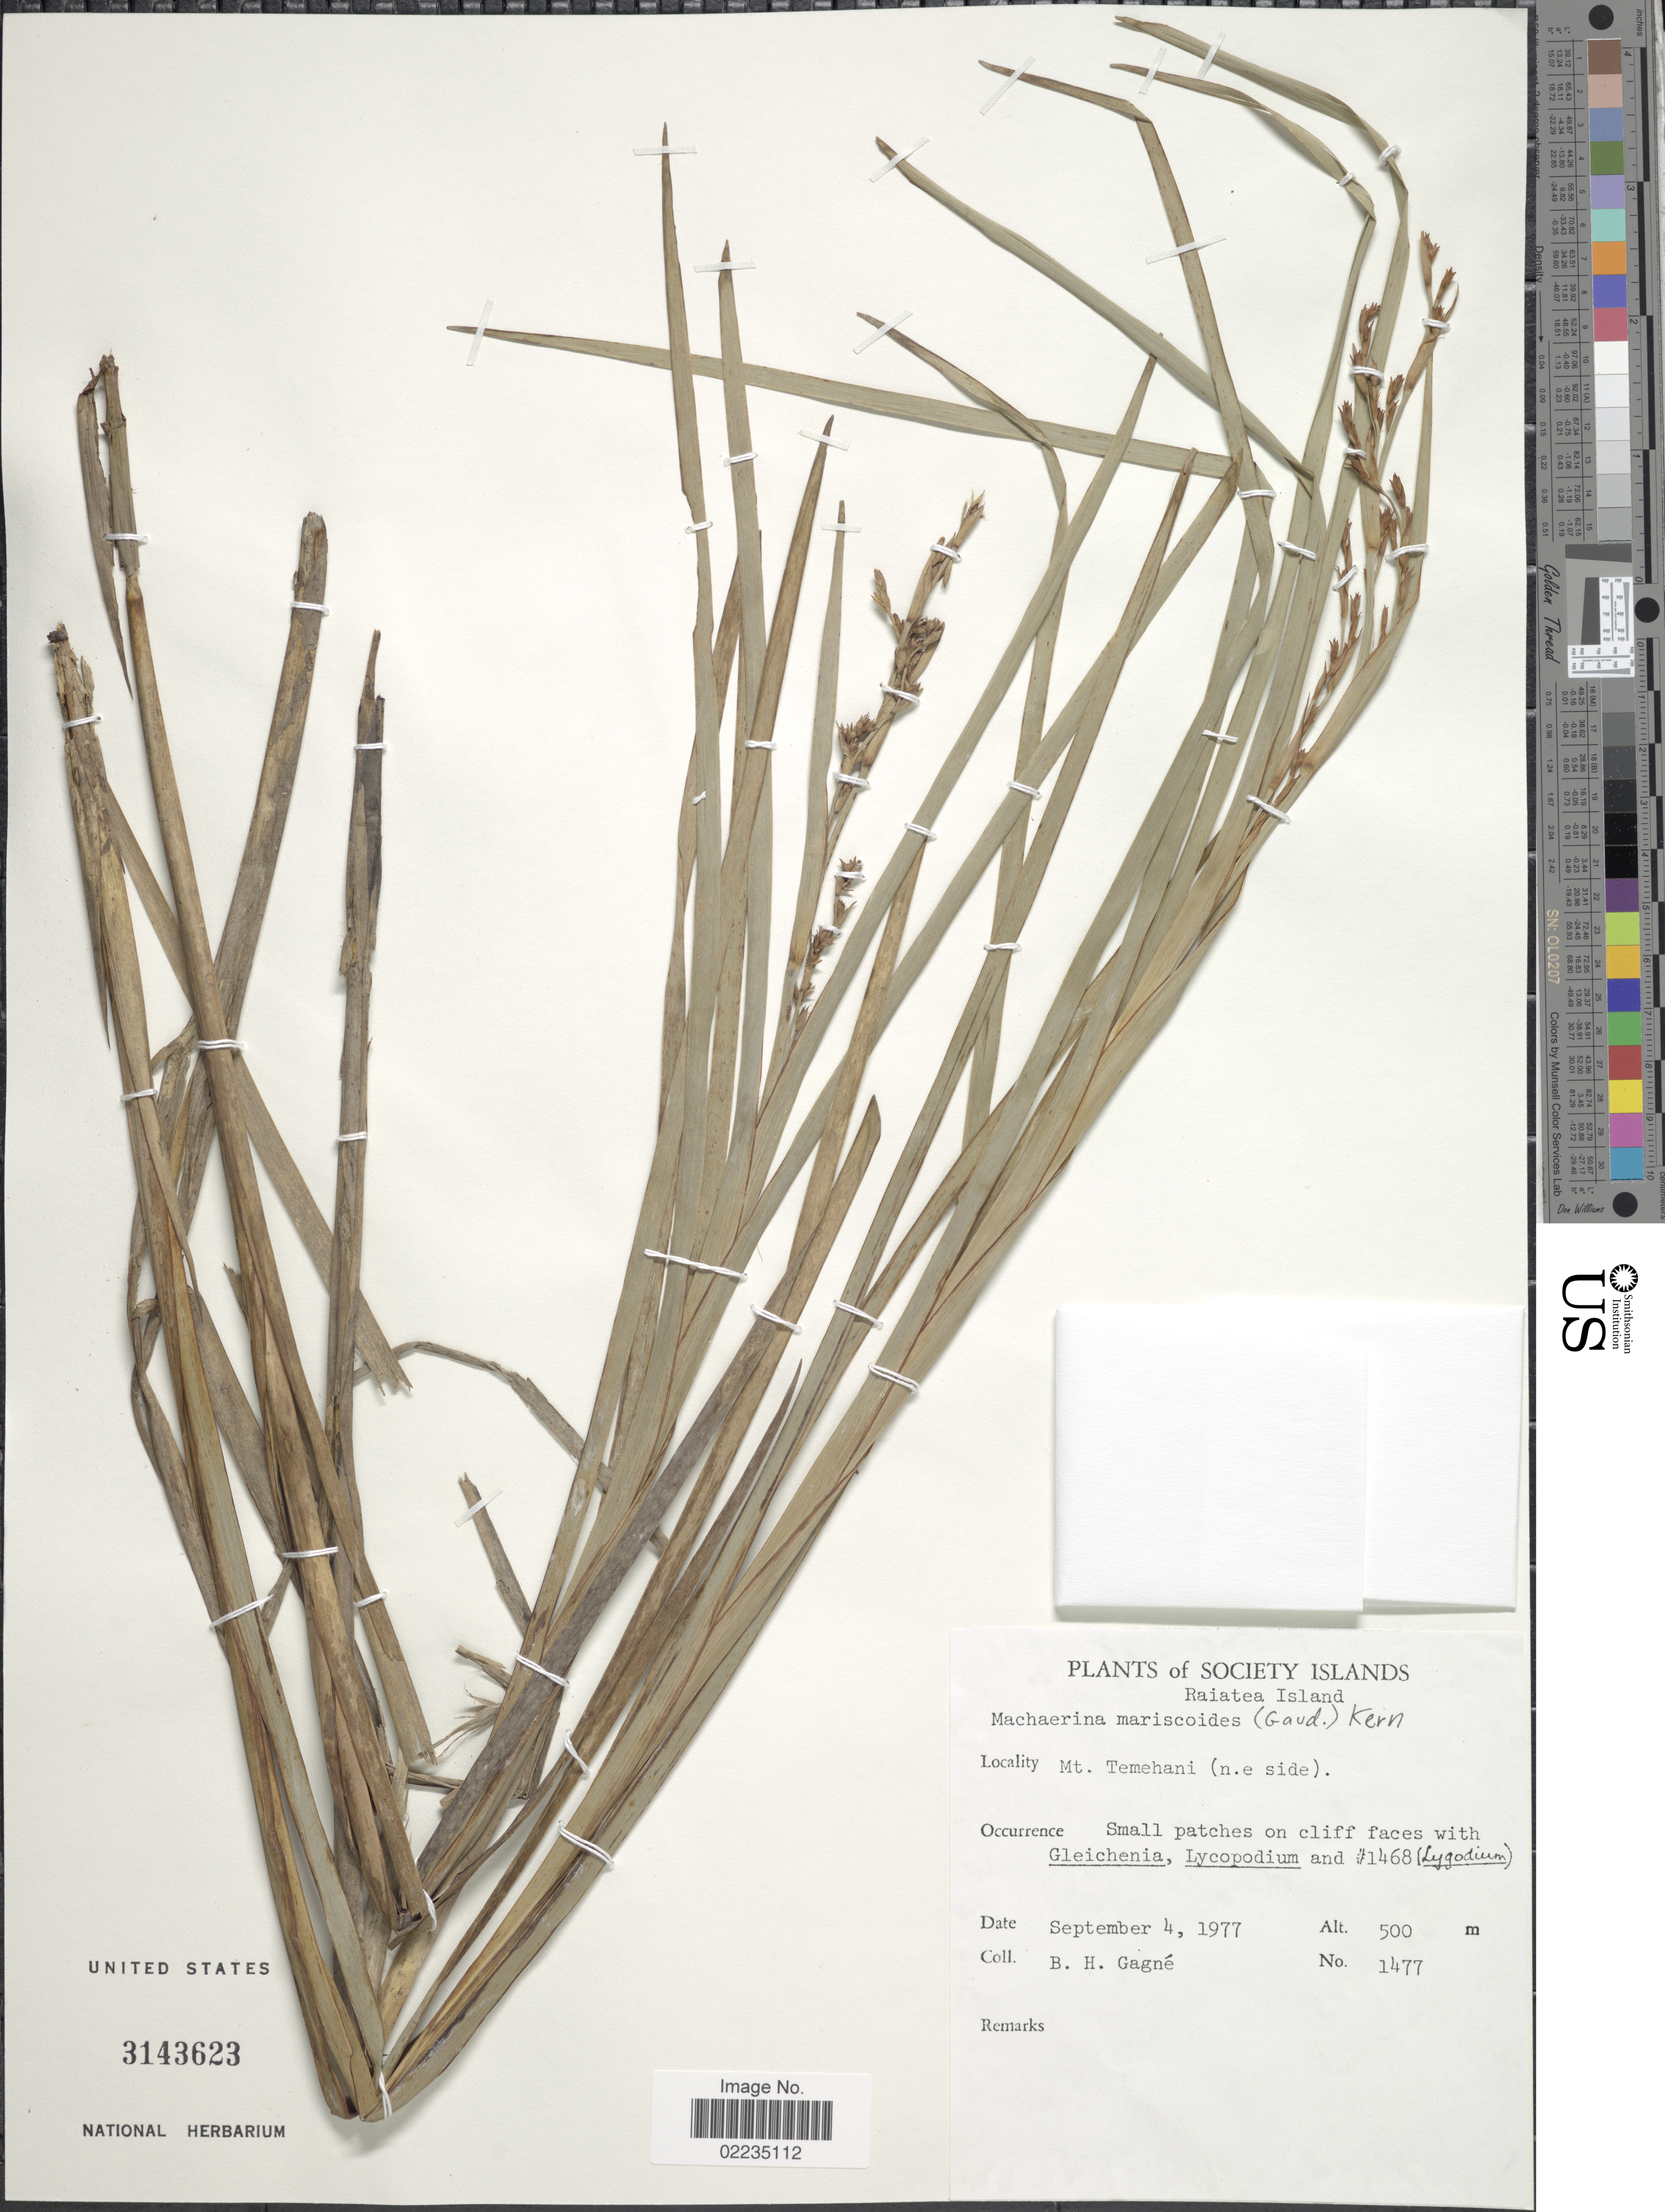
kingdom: Plantae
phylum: Tracheophyta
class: Liliopsida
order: Poales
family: Cyperaceae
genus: Machaerina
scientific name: Machaerina mariscoides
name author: (Gaudich.) J. Kern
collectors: B. H. Gagné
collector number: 1477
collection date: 1977-09-04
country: French Polynesia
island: Raiatea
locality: Society Islands, Raiatea Island, Mt. Temehani (n.e. side)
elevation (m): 500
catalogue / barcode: US 3143623